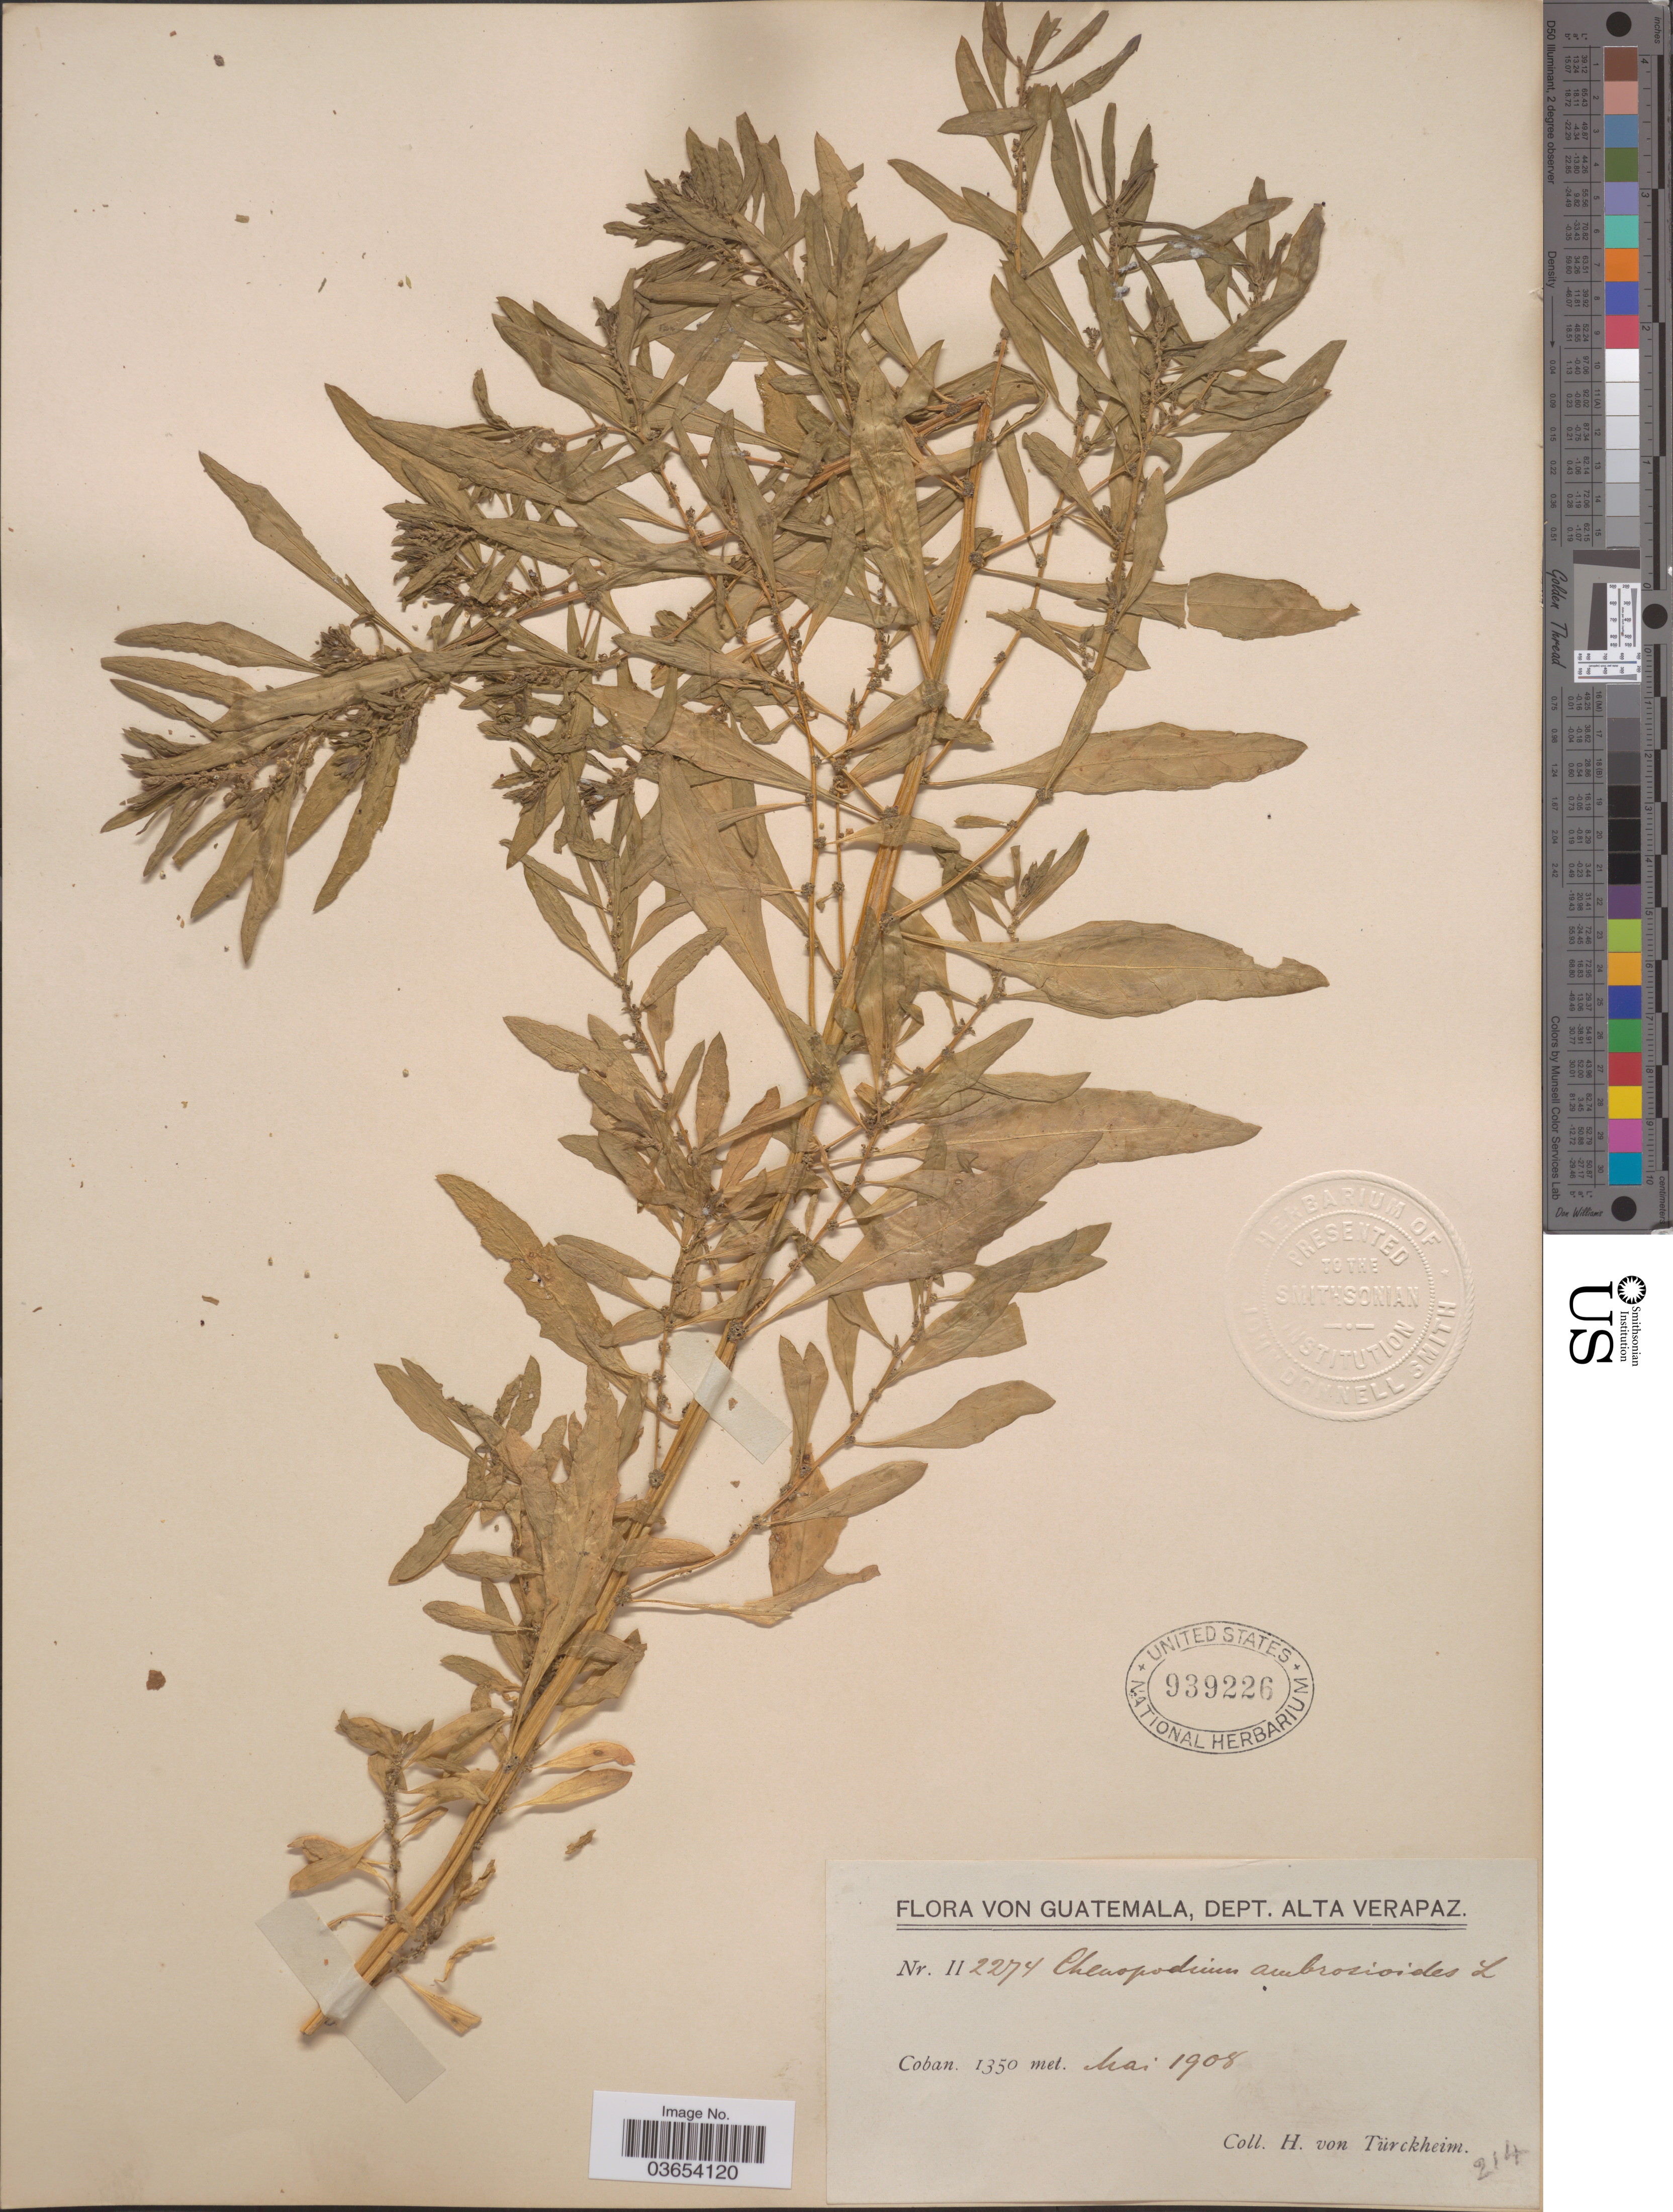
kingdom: Plantae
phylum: Tracheophyta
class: Magnoliopsida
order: Caryophyllales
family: Amaranthaceae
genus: Chenopodium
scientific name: Chenopodium ambrosioides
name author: L.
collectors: H. von Türckheim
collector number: II2274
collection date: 1908-05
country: Guatemala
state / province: Alta Verapaz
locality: Dept. Alta Verapaz.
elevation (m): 1350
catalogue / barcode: US 939226